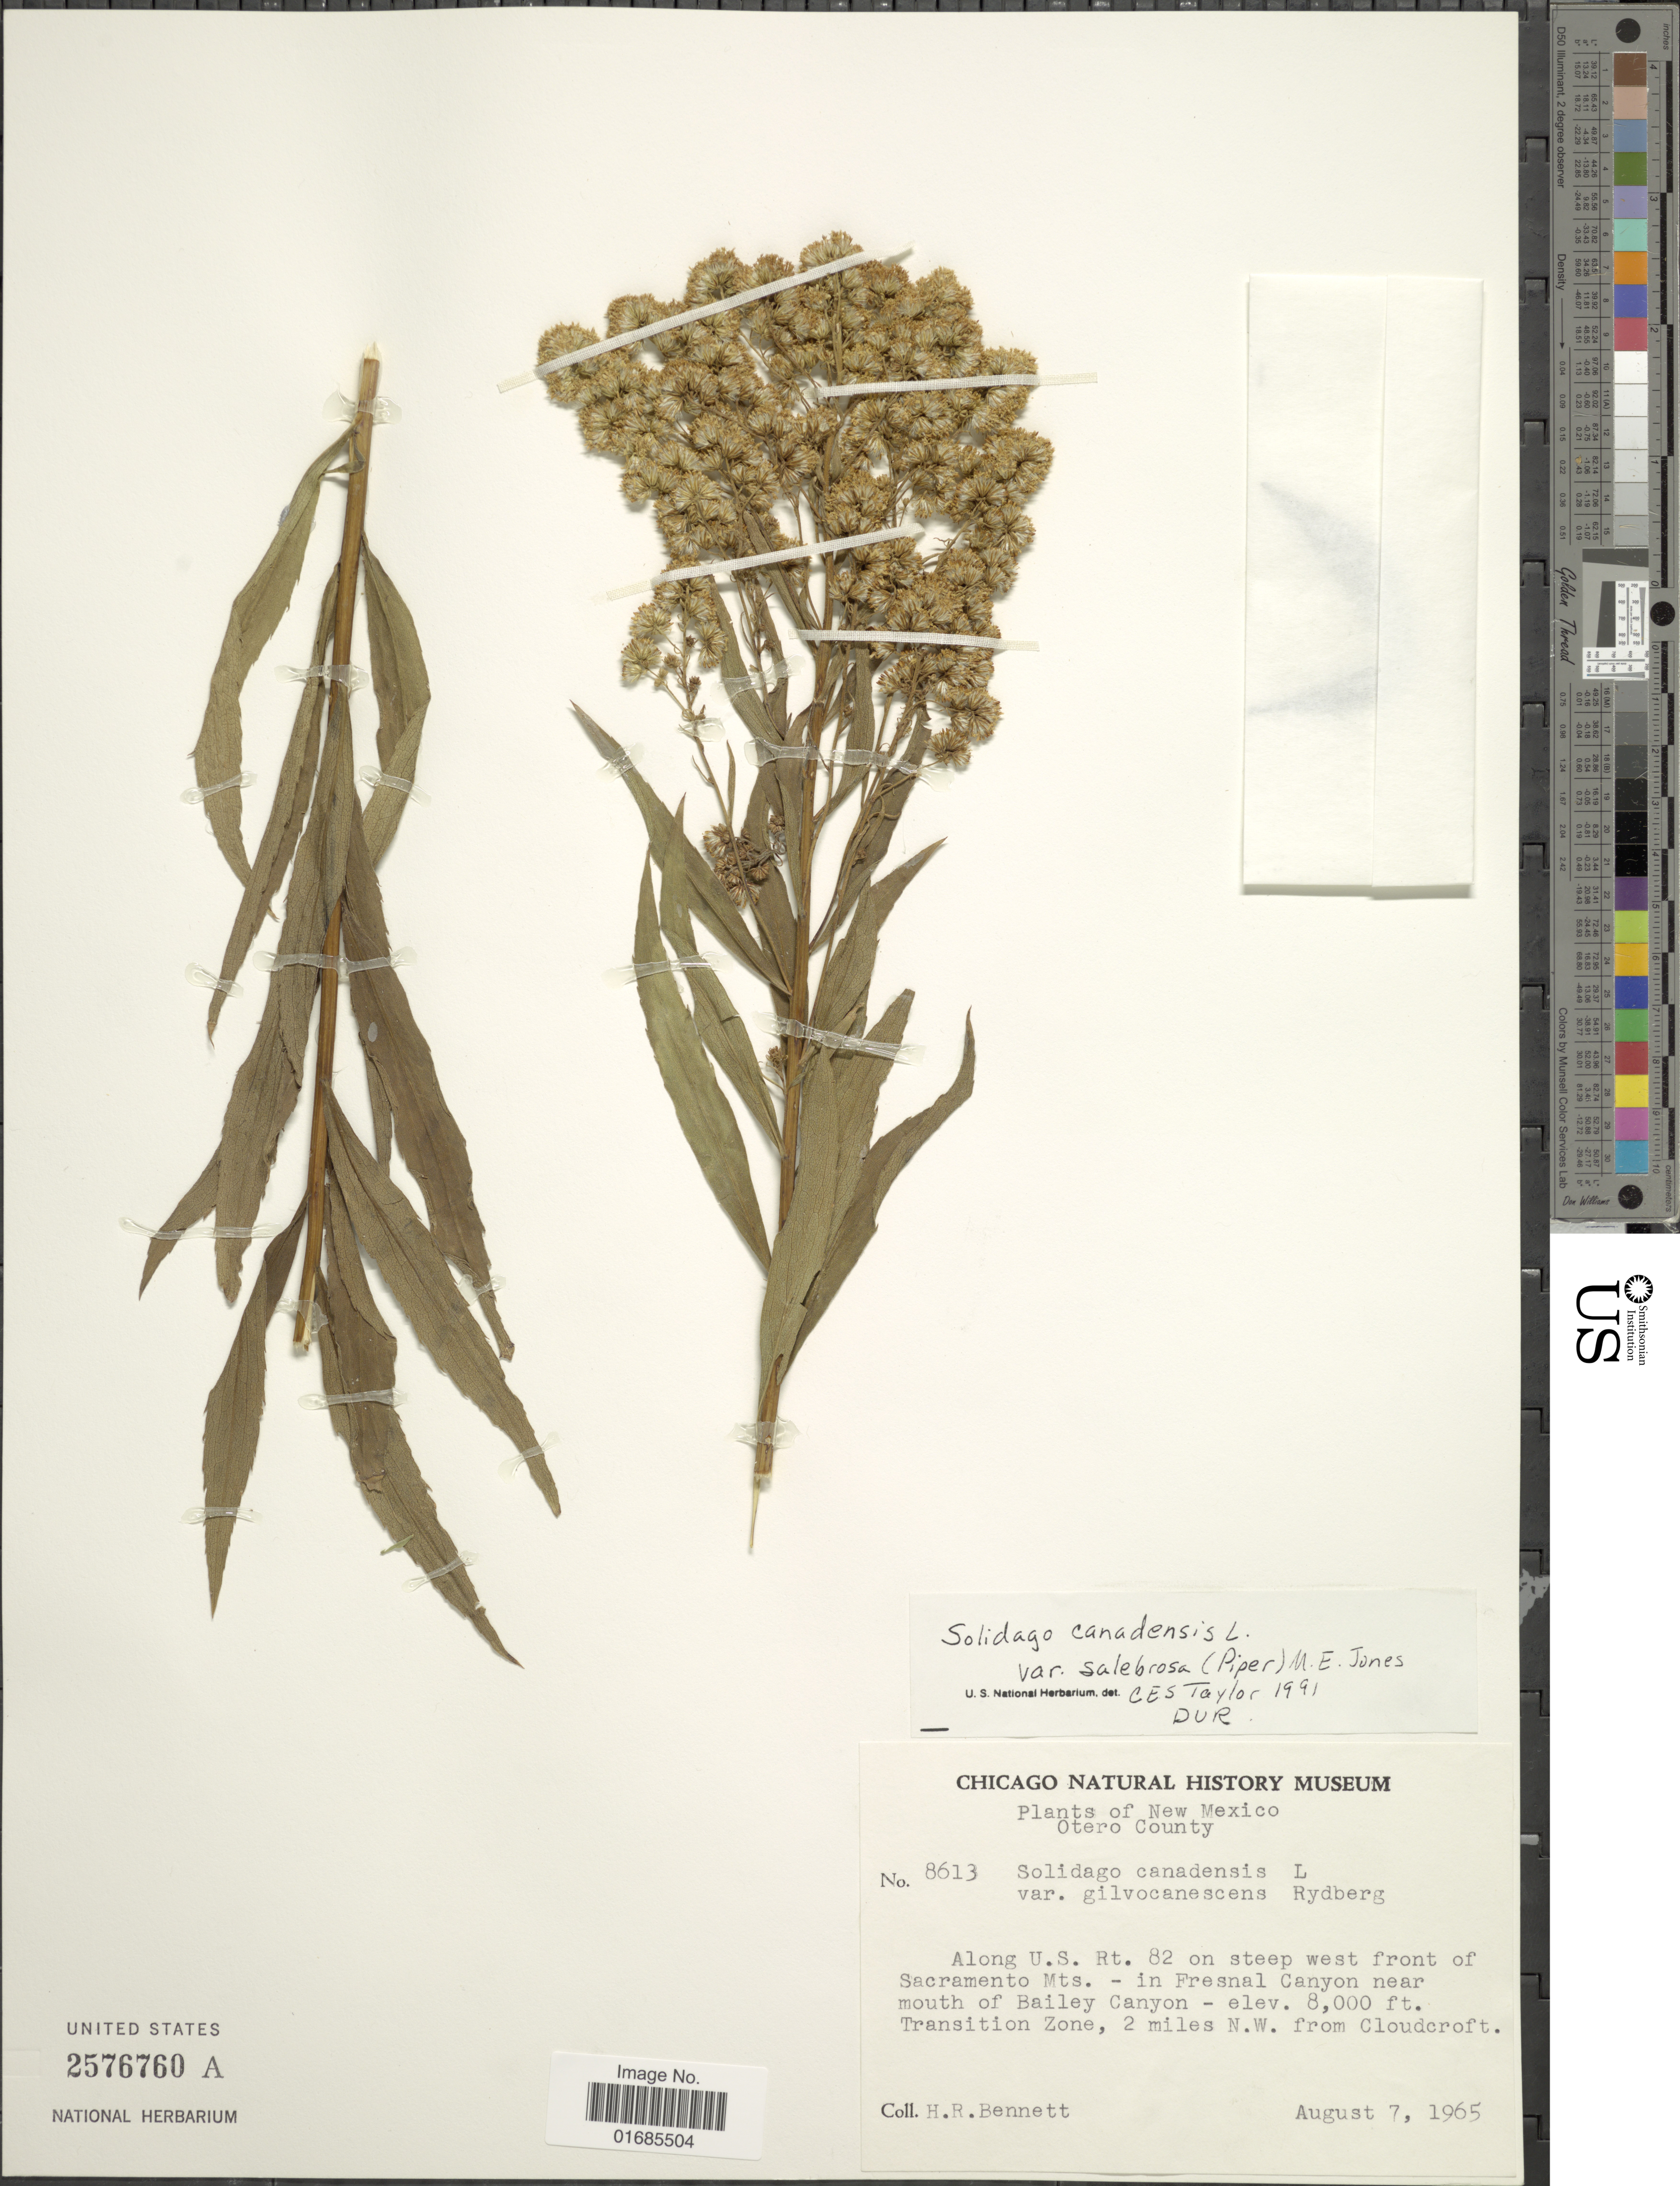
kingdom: Plantae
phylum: Tracheophyta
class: Magnoliopsida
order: Asterales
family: Asteraceae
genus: Solidago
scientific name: Solidago canadensis var. salebrosa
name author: (Piper) M.E. Jones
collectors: H. R. Bennett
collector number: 8613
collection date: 1965-08-07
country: United States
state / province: New Mexico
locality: Otero County, Along U. S. Rt. 82 on steep west front of Sacramento Mts., in Fresnal Canyon near mouth of Bailey Canyon, Transition Zone, 2 miles N. W. from Clouderoft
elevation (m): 2438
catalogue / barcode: US 2576760A